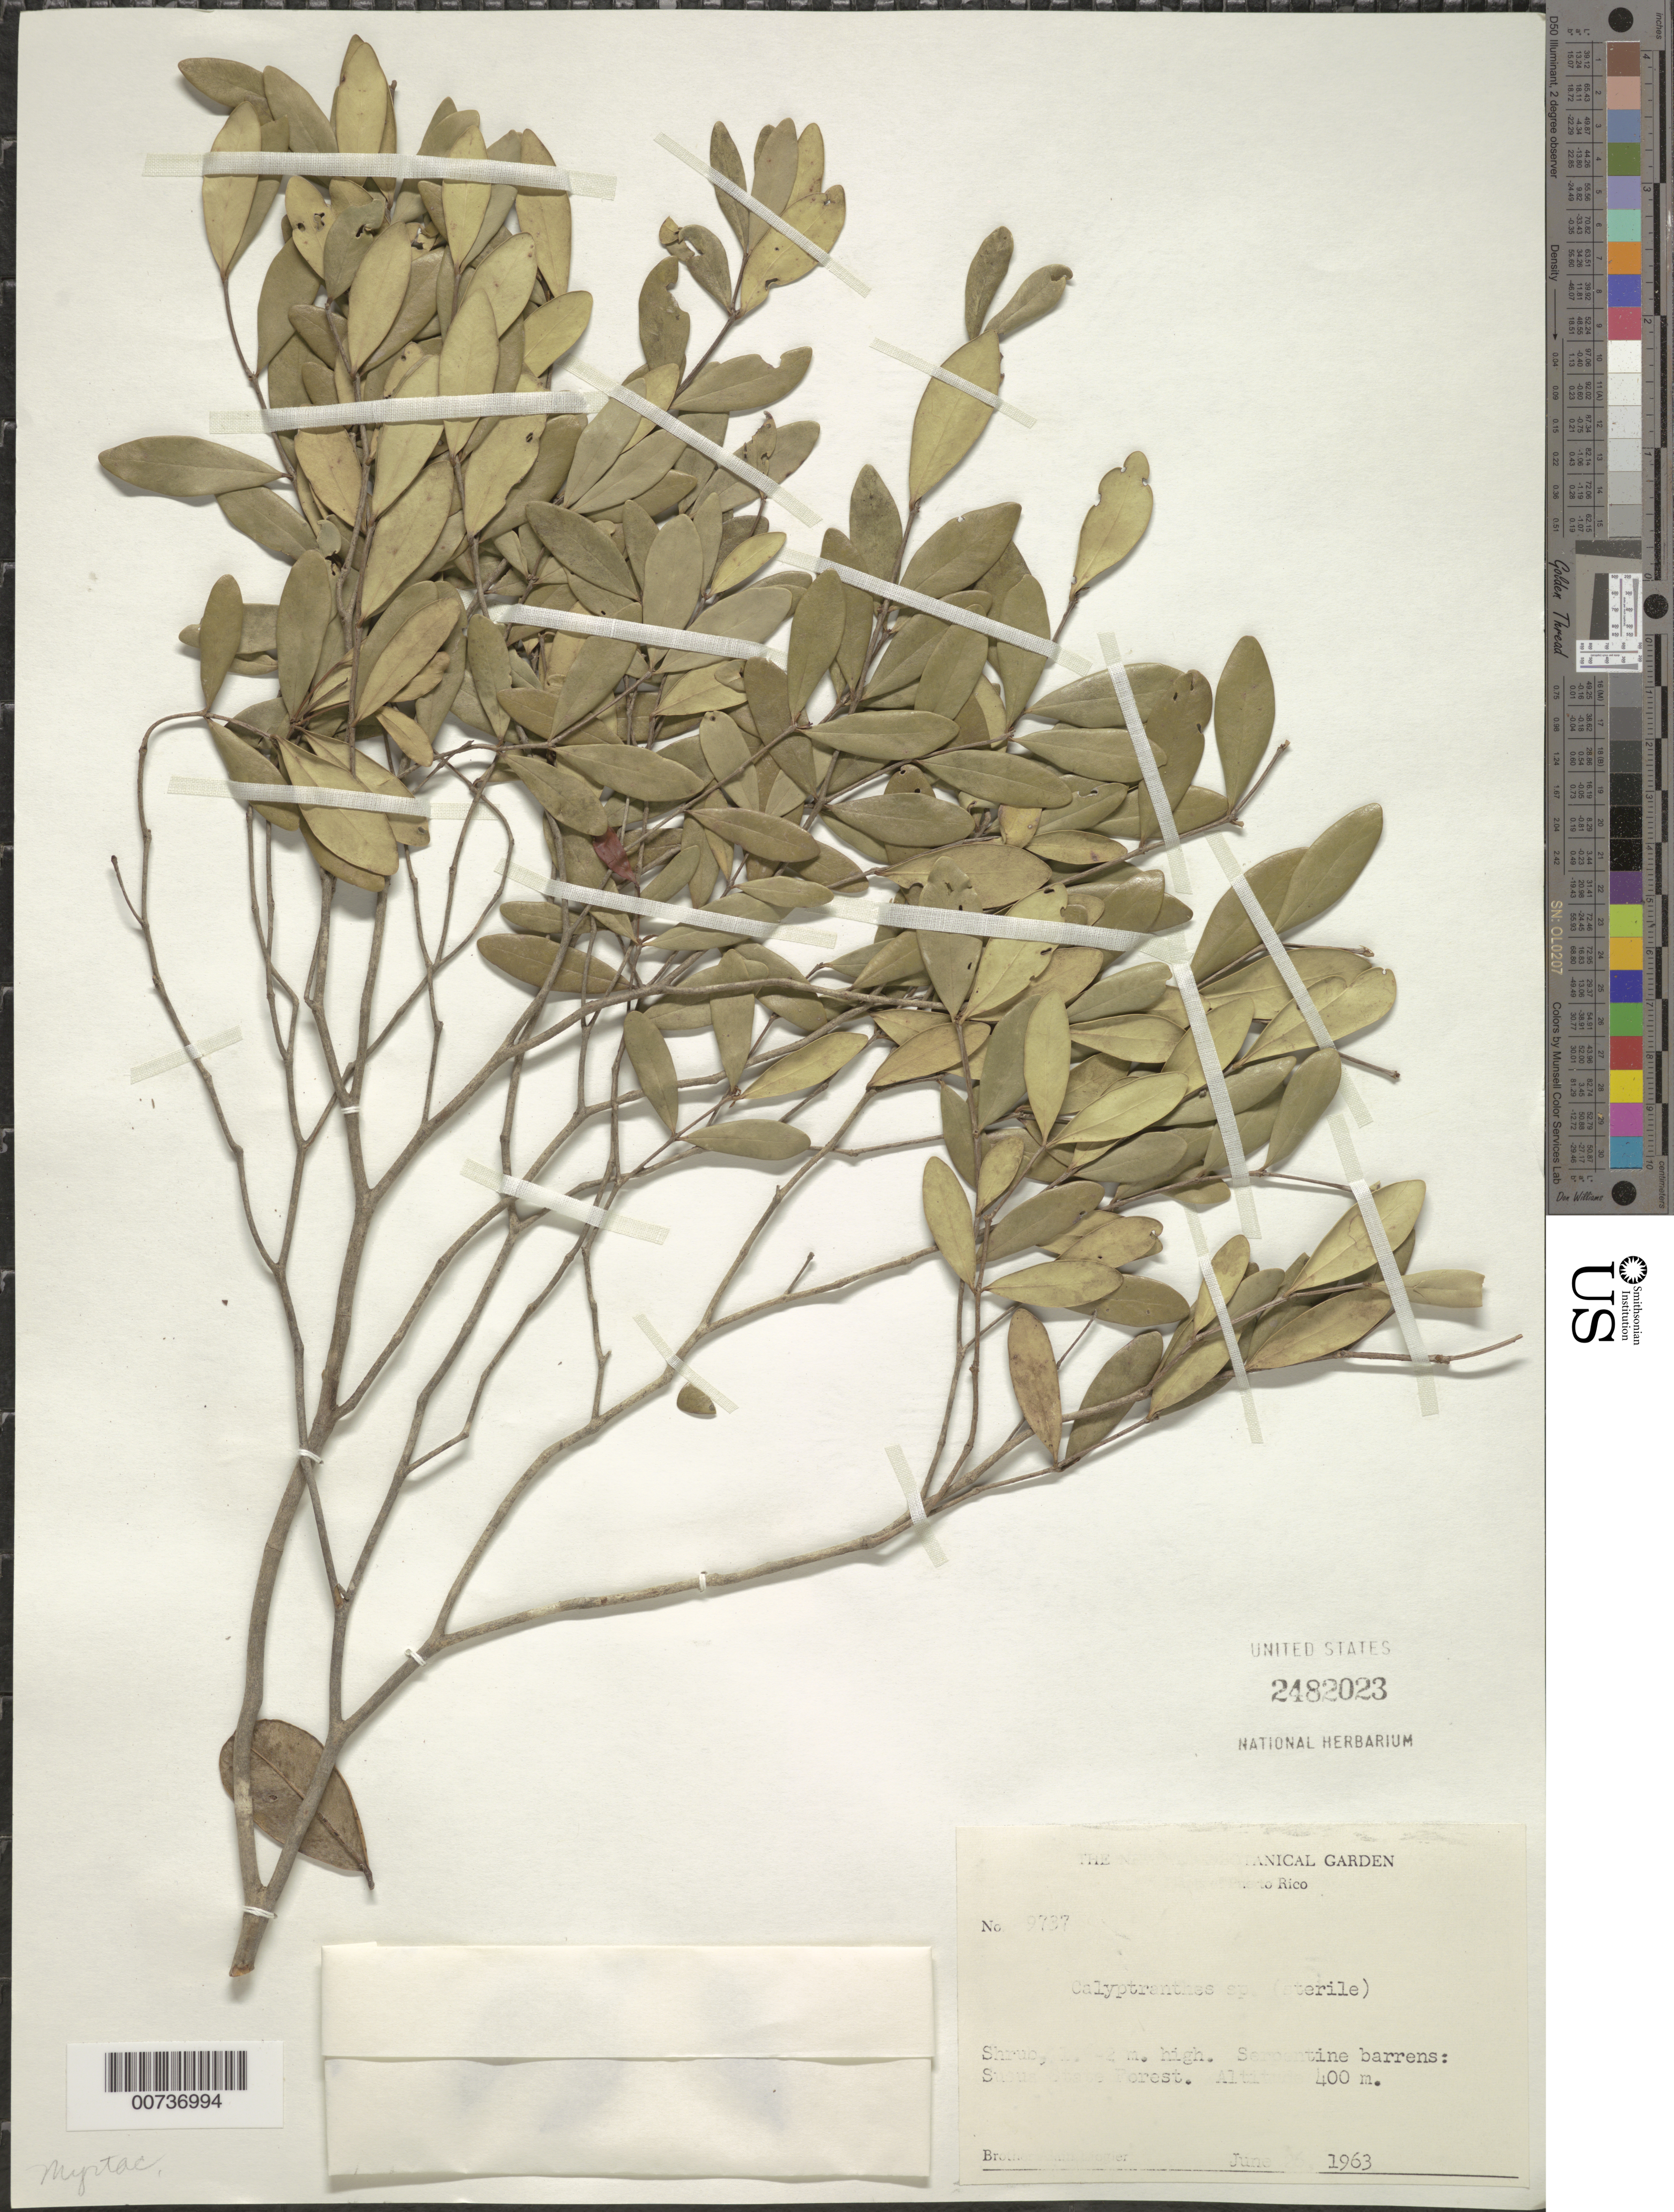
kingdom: Plantae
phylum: Tracheophyta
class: Magnoliopsida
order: Myrtales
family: Myrtaceae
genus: Myrcia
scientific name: Myrcia sp.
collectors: A. H. Liogier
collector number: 9737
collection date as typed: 25 Jun 1963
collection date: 1963-06-25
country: Puerto Rico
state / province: Sabana Grande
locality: Susúa State Forest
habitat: Serpentine barrens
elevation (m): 400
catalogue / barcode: US 2482023